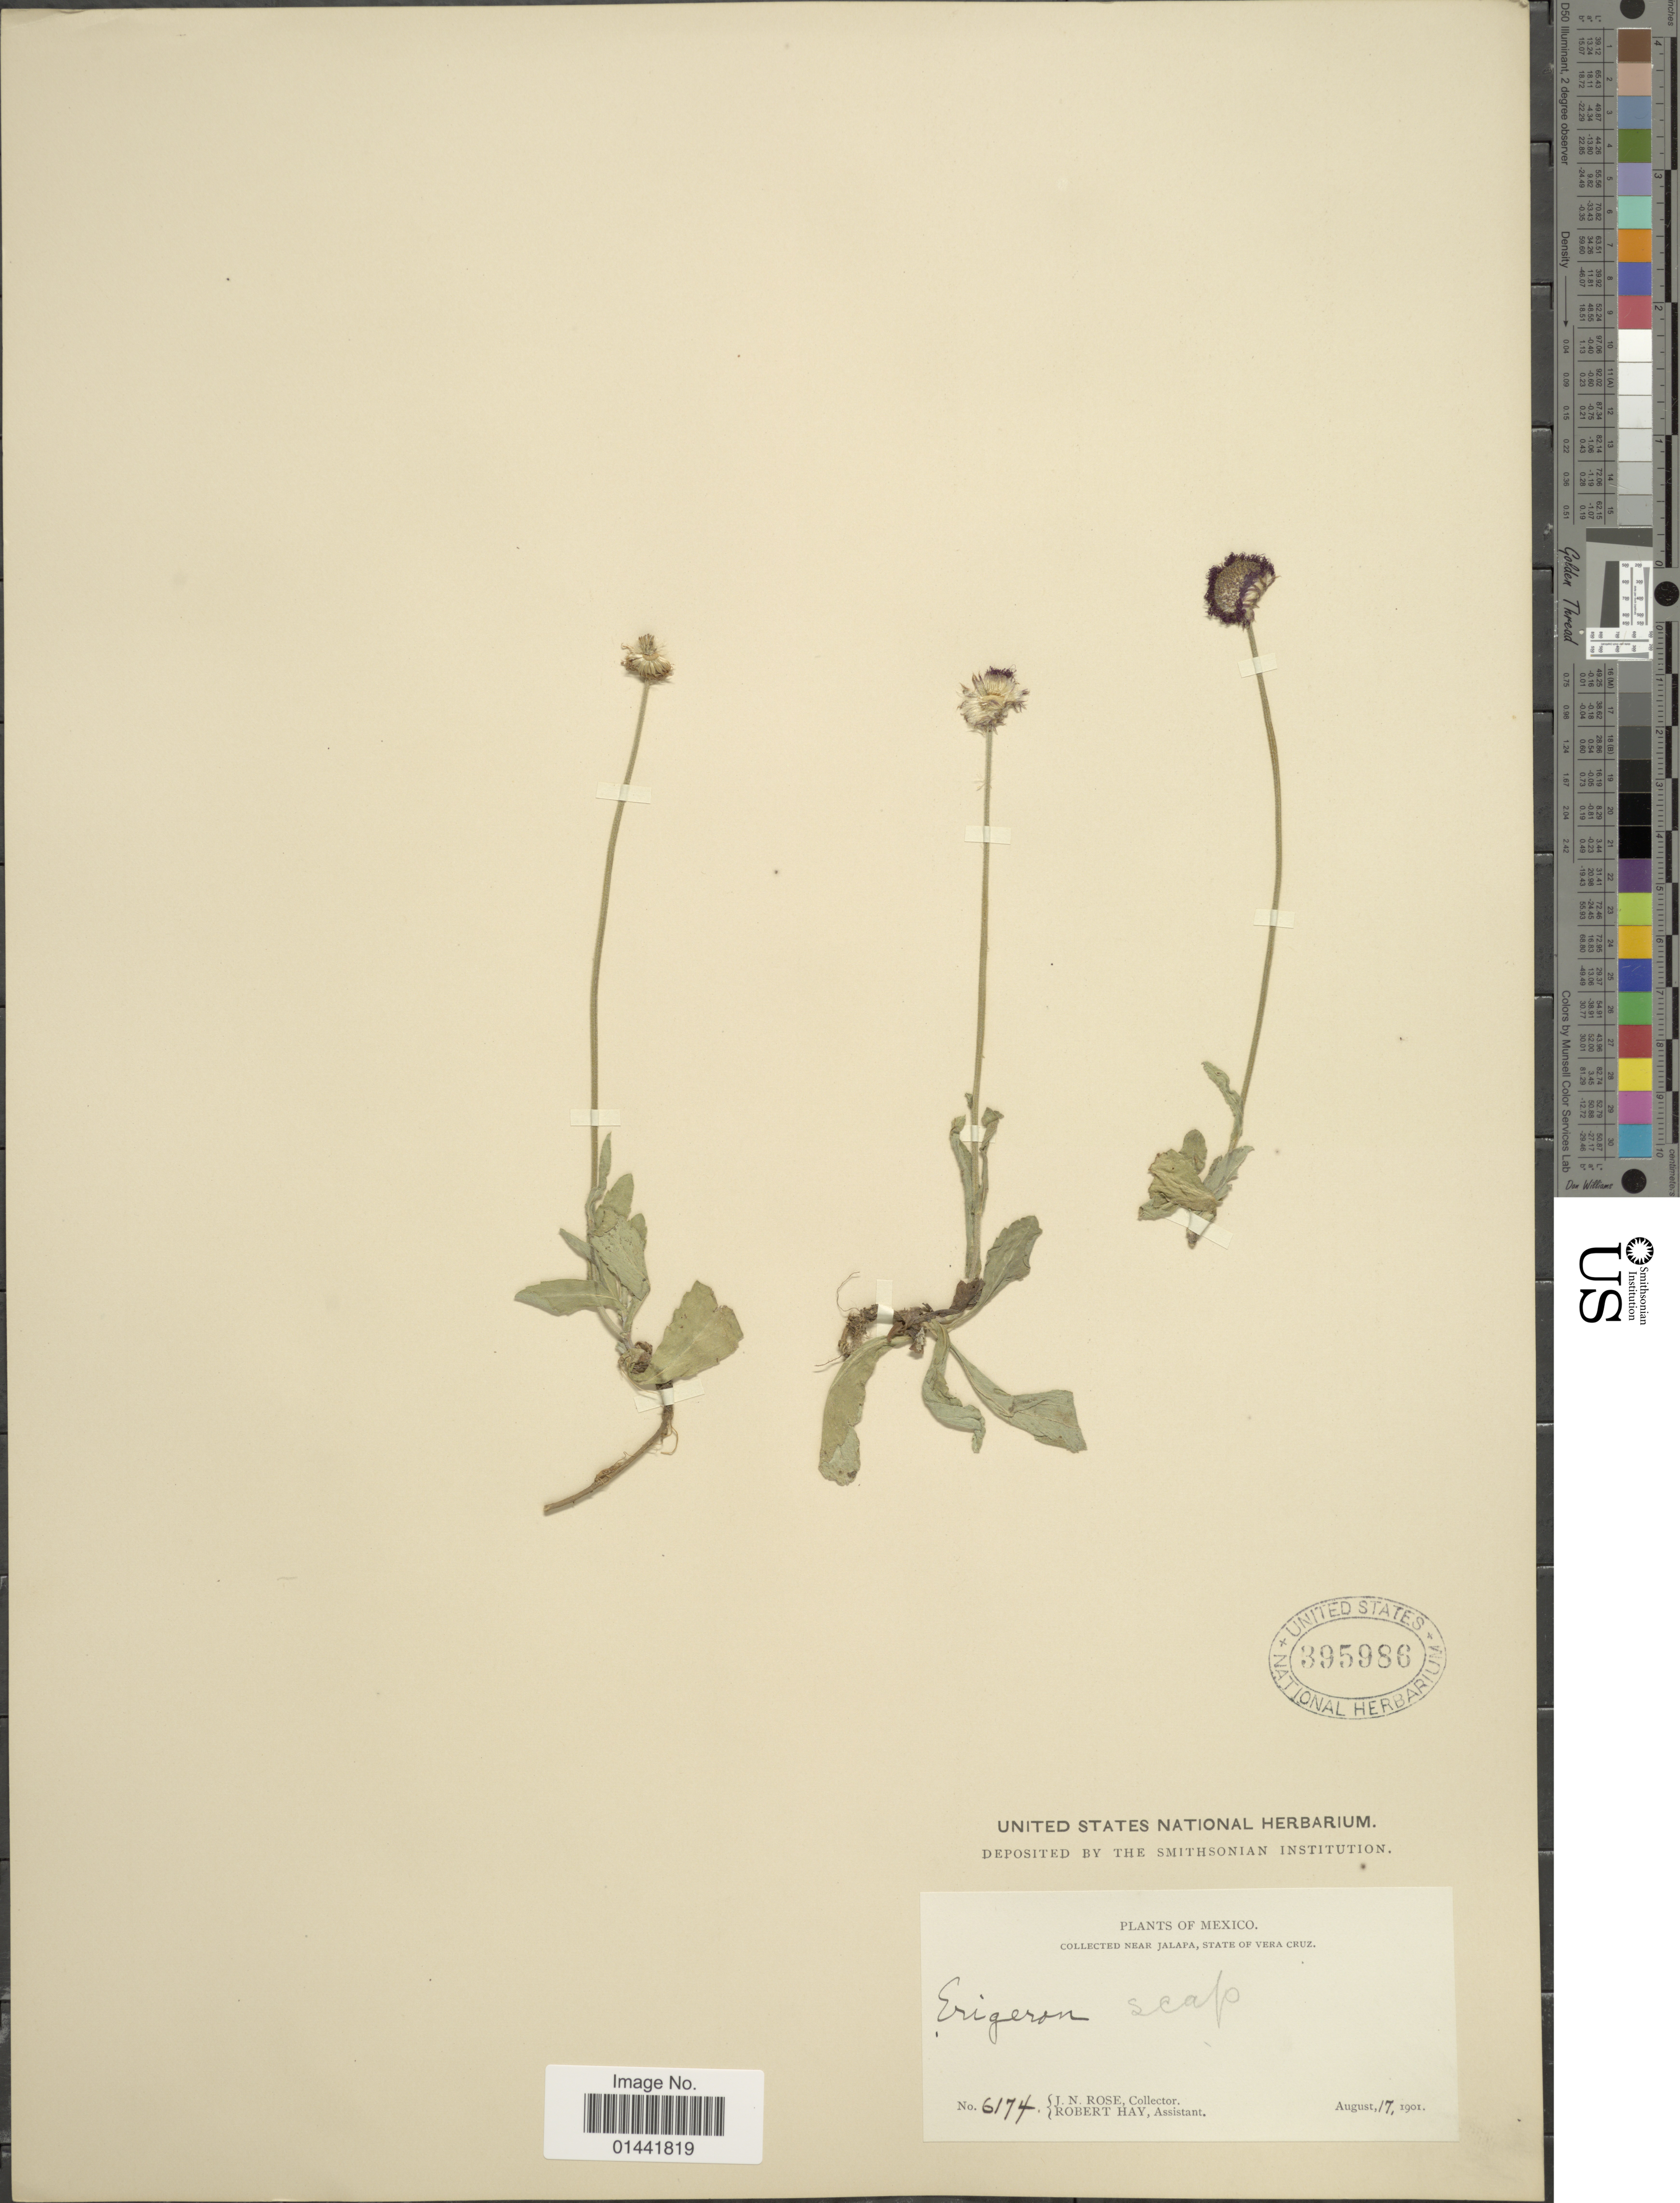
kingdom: Plantae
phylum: Tracheophyta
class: Magnoliopsida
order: Asterales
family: Asteraceae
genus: Erigeron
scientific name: Erigeron scaposus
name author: DC.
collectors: J. N. Rose & R. Hay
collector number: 6174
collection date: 1901-08-17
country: Mexico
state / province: Veracruz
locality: Jalapa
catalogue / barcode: US 395986